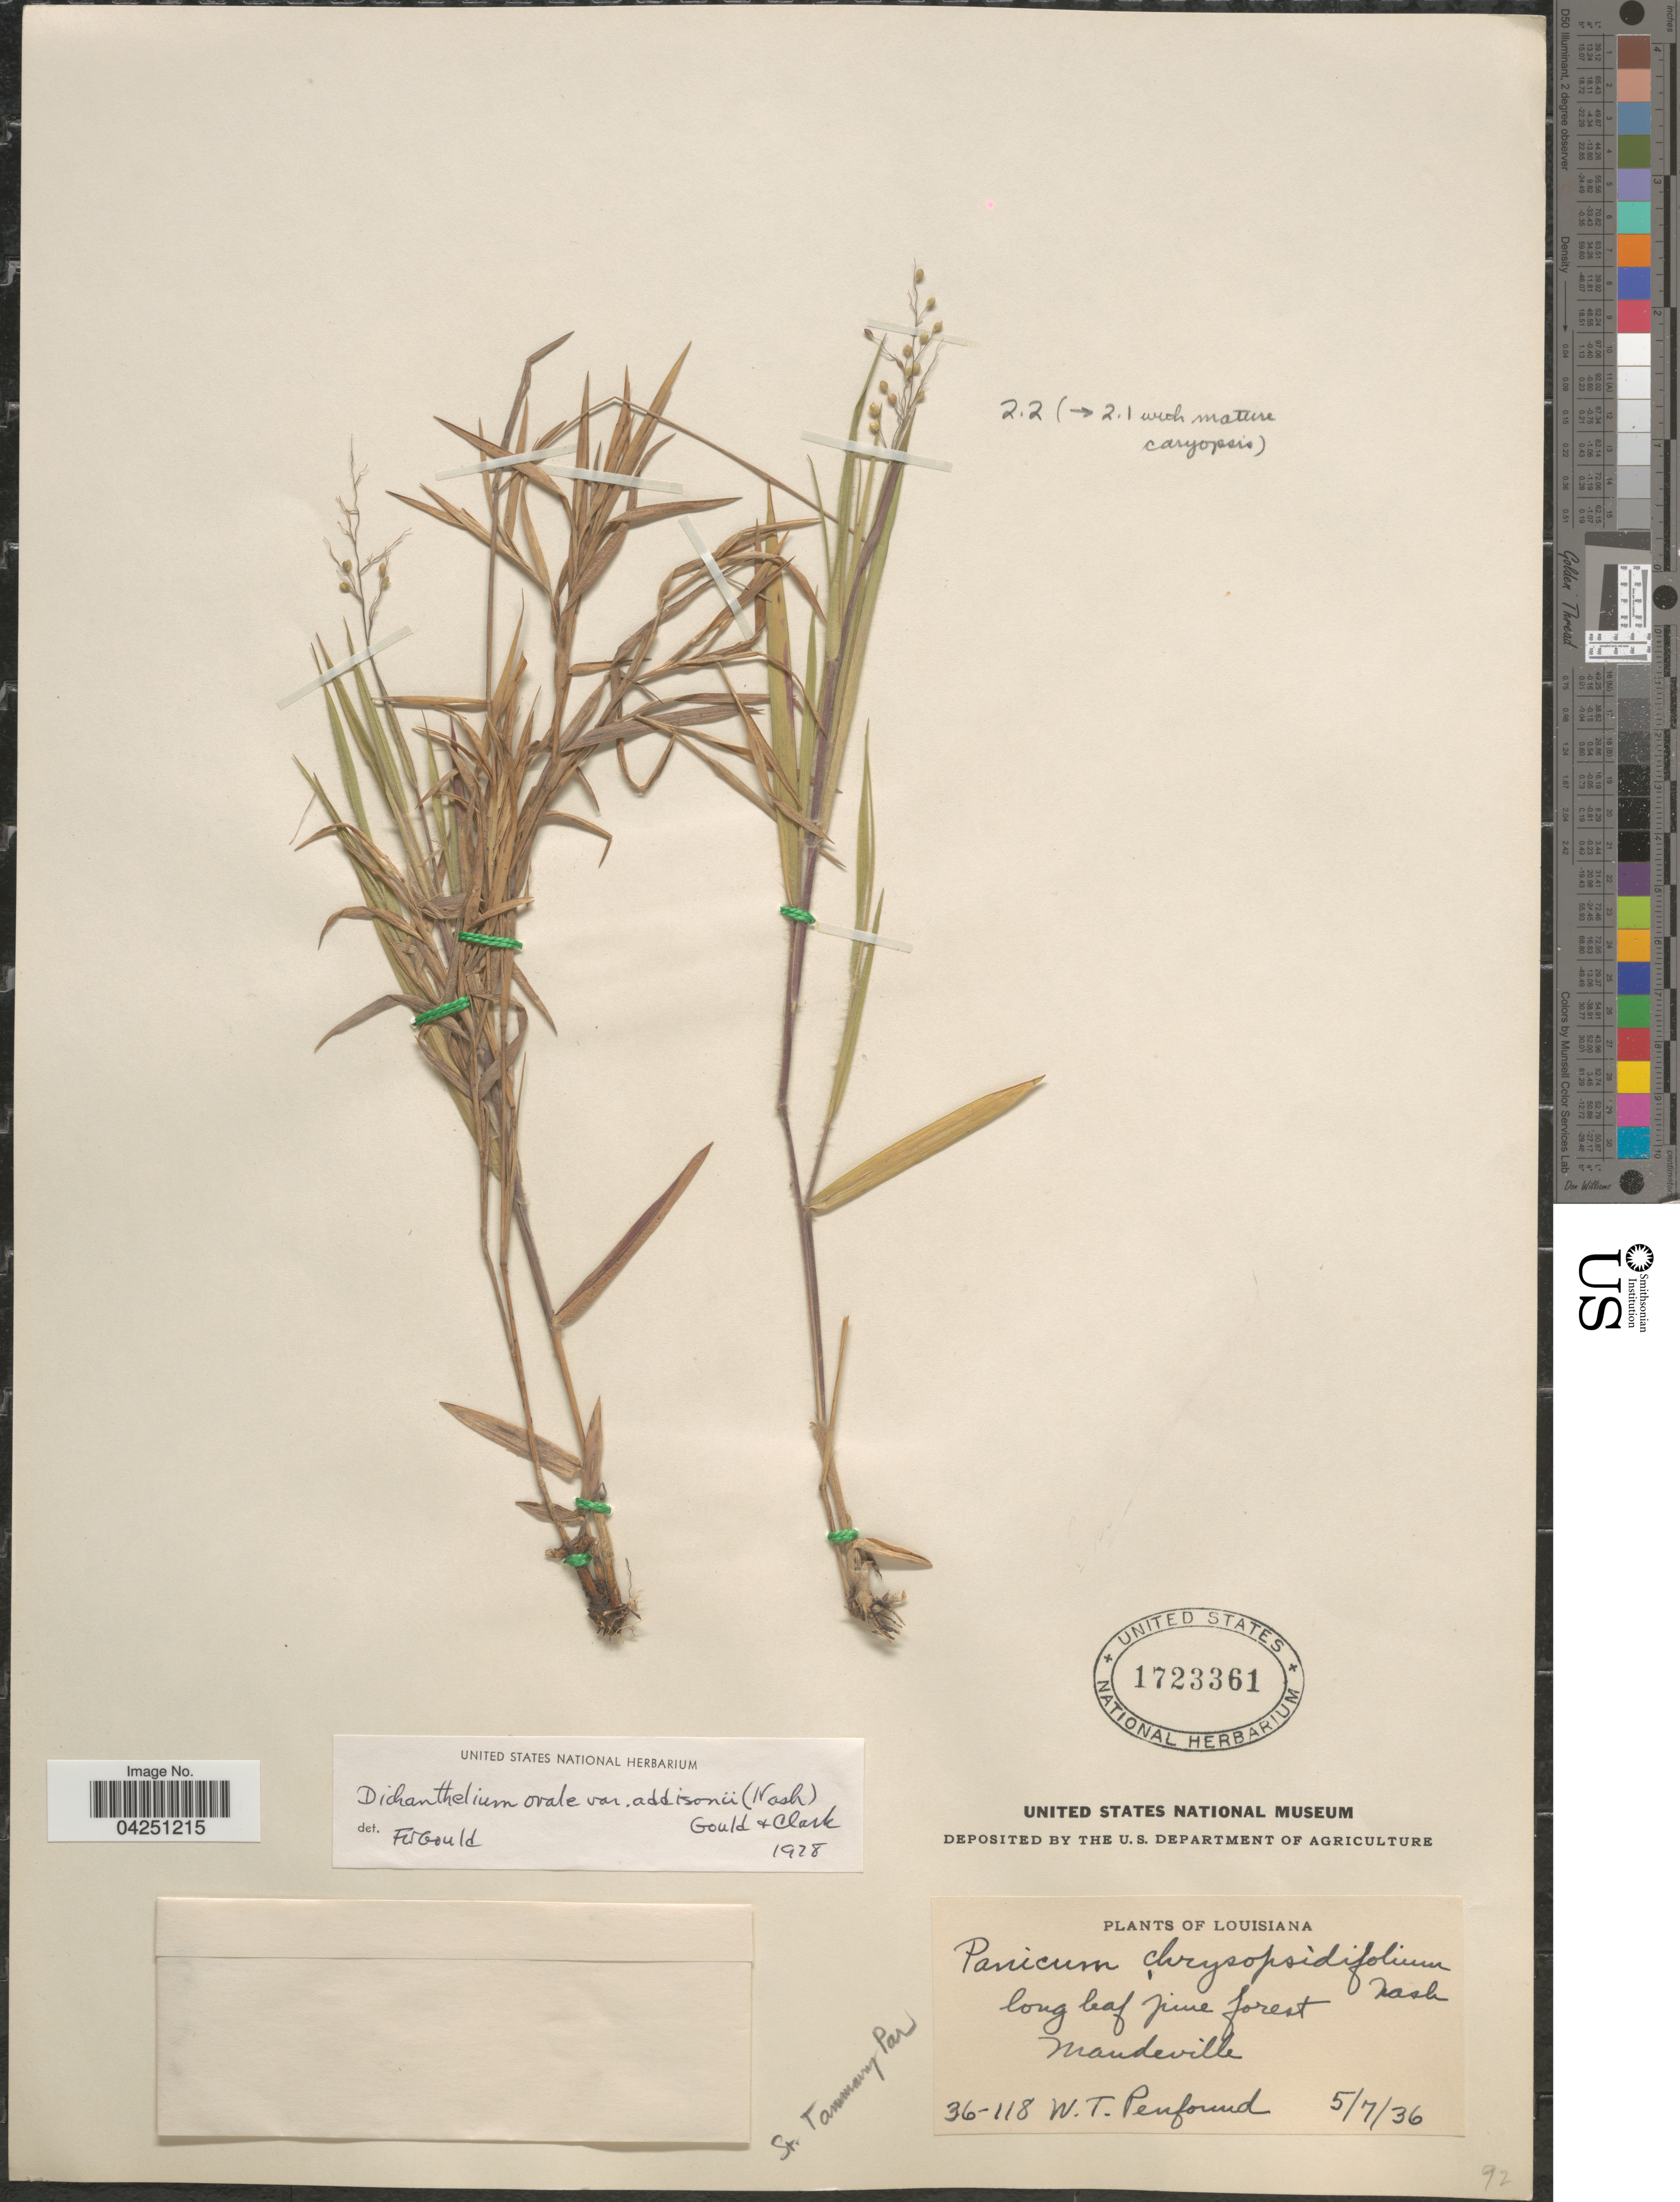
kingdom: Plantae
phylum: Tracheophyta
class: Liliopsida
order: Poales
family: Poaceae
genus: Dichanthelium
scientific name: Dichanthelium acuminatum var. acuminatum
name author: (Sw.) Gould & C.A. Clark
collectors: W. Penfound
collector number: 36-118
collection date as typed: Transcribed d/m/y: 7/5/36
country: United States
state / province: Louisiana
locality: Long leaf pine forest. Mandeville.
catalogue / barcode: US 1723361